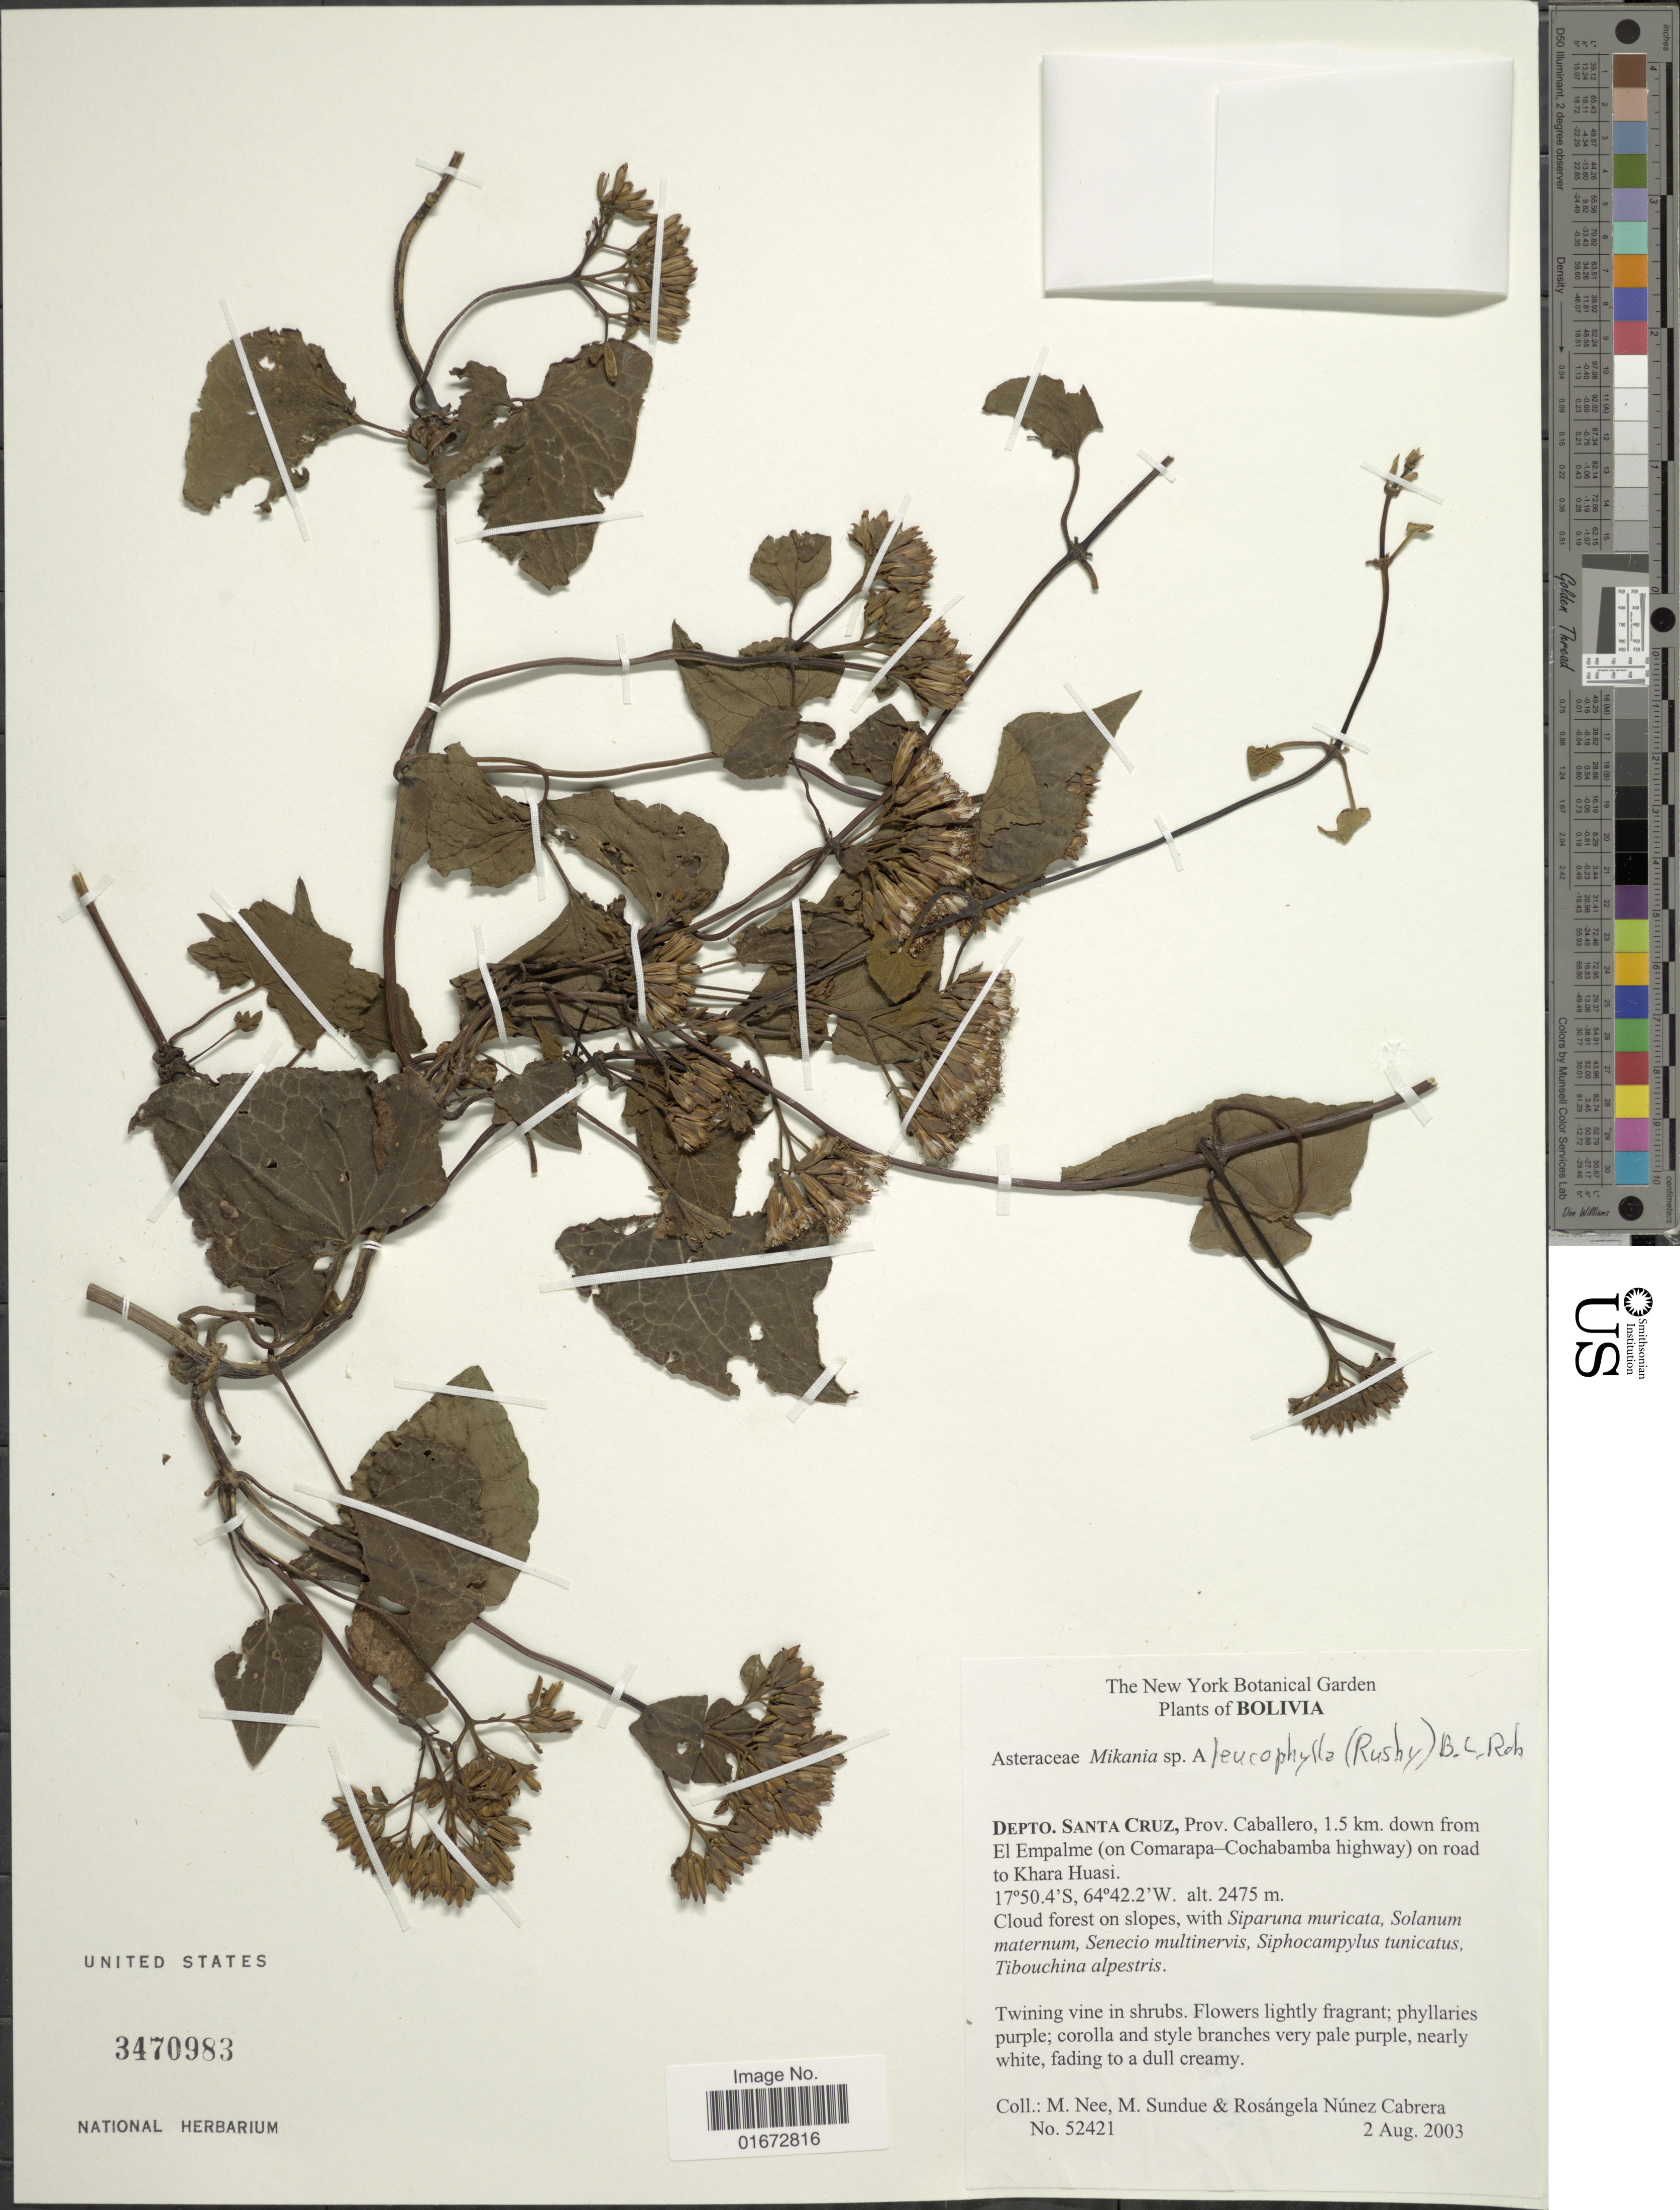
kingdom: Plantae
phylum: Tracheophyta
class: Magnoliopsida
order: Asterales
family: Asteraceae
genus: Mikania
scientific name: Mikania leucophylla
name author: (Rusby) B.L. Rob.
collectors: M. Nee, M. Sundue & R. Núnez Cabrera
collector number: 52421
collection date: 2003-08-02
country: Bolivia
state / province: Santa Cruz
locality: Depto. Santa Cruz, Prov. Caballero, 1.5 km. down from El Empalme (on Comarapa-Cochabamba highway) on road to Khara Huasi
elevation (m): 2475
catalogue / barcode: US 3470983